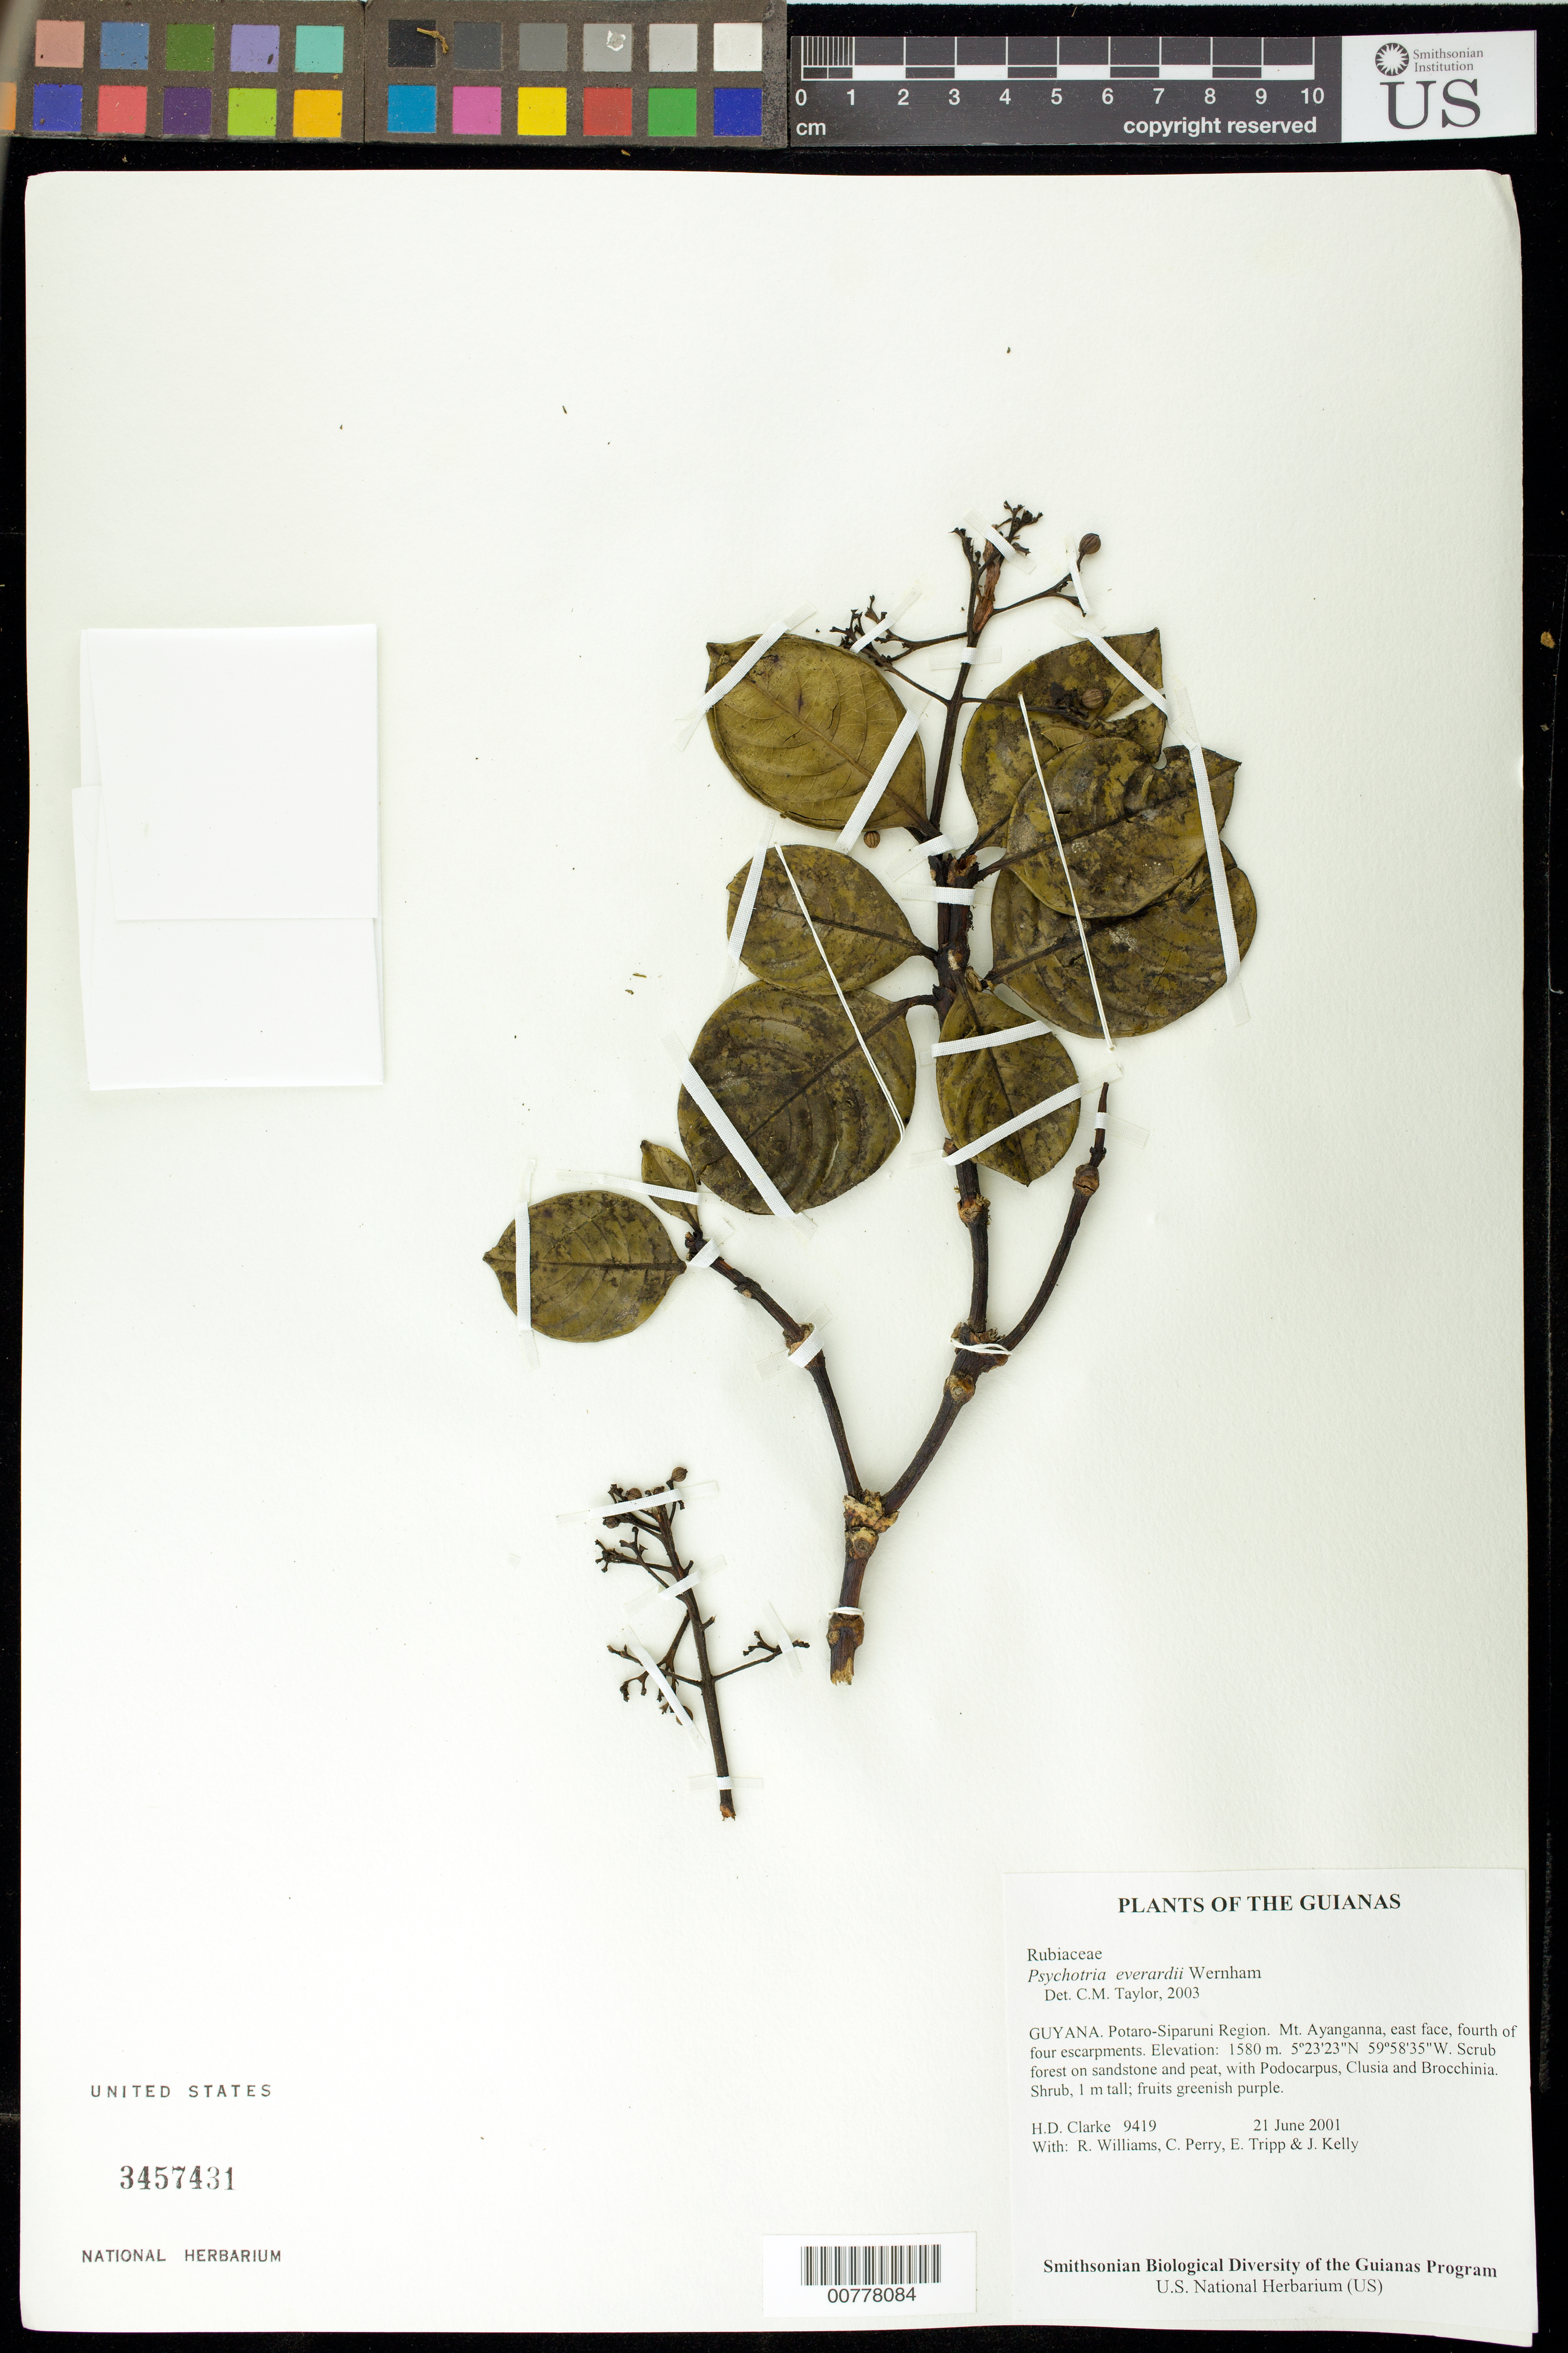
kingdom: Plantae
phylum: Tracheophyta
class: Magnoliopsida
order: Gentianales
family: Rubiaceae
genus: Palicourea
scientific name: Palicourea everardii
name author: (Wernham) Delprete & J.H. Kirkbr.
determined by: Kirkbride, J. H., Jr.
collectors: H. D. Clarke, R. Williams, C. Perry, E. Tripp & J. Kelly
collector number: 9419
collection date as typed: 21 June 2001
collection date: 2001-06-21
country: Guyana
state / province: Potaro-Siparuni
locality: Mt. Ayanganna, east face, fourth of four escarpments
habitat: Scrub forest on sandstone and peat, with Podocarpus, Clusia and Brocchinia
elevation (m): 1580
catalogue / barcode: US 3457431